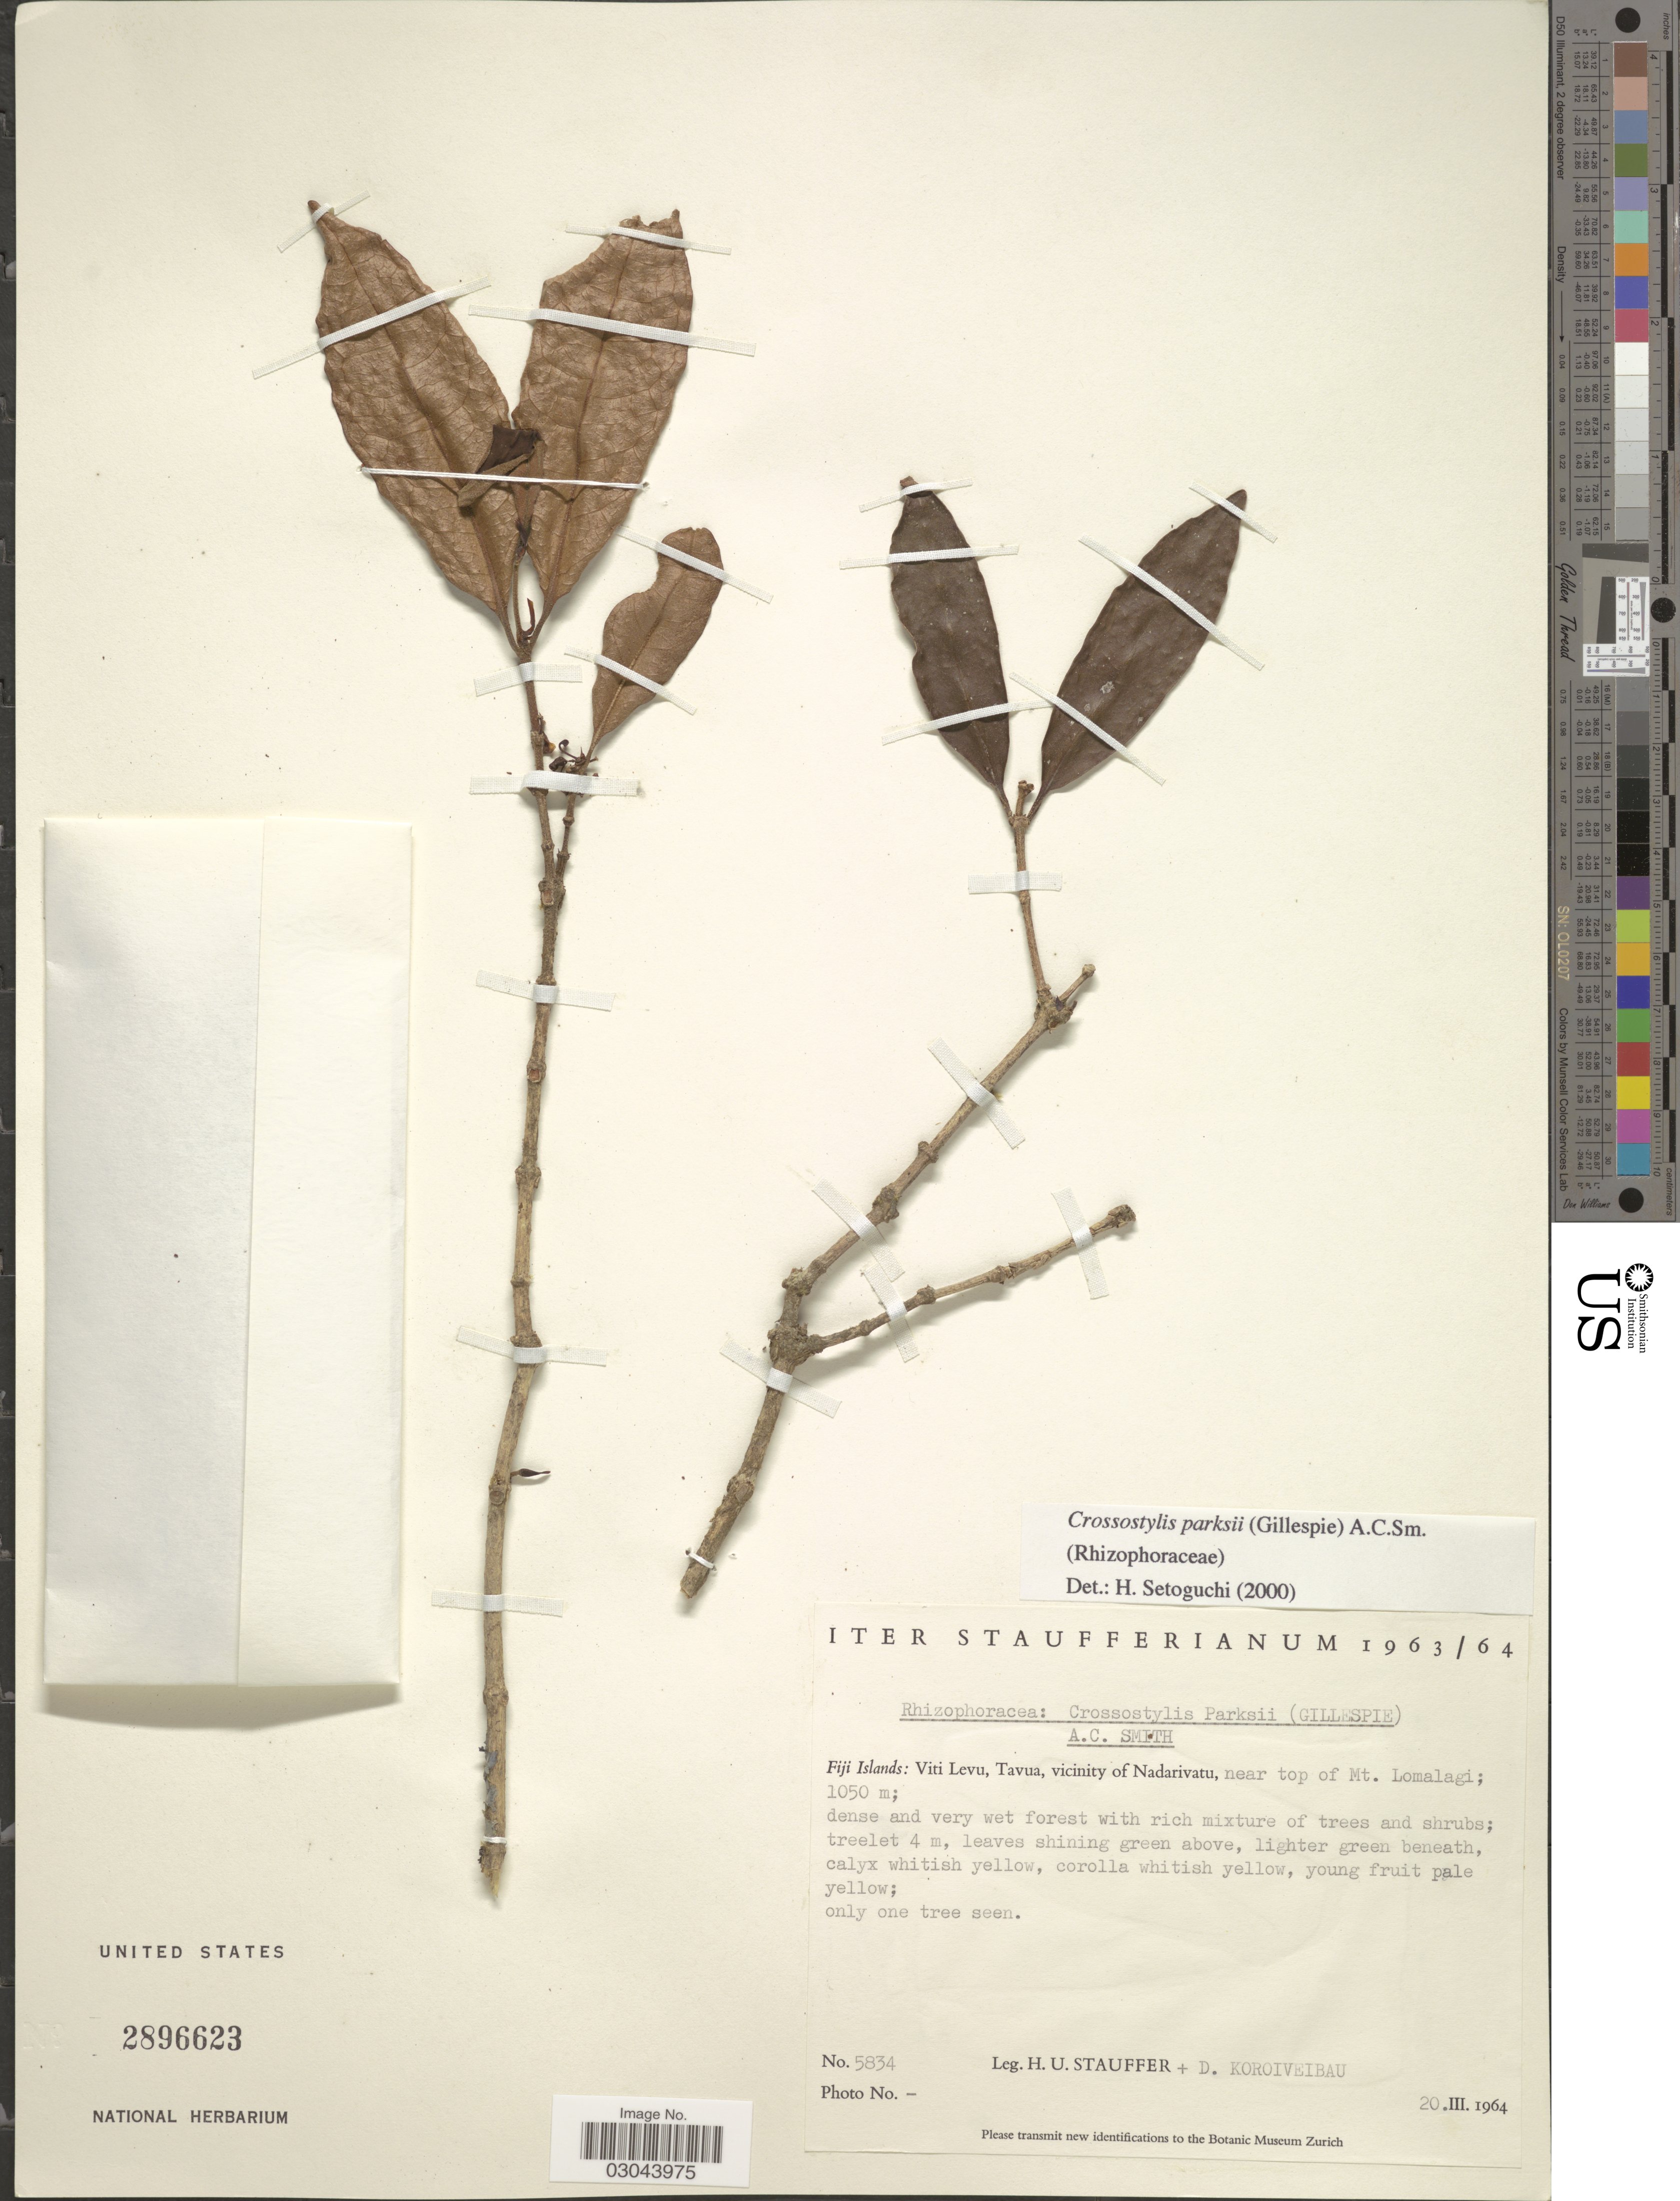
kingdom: Plantae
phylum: Tracheophyta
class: Magnoliopsida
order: Malpighiales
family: Rhizophoraceae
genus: Crossostylis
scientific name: Crossostylis parksii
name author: (Gillespie) A.C. Sm.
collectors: H. U. Stauffer & D. Koroiveibau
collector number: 5834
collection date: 1964-03-20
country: Fiji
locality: Viti Levu, Tavua, vicinity of Nadarivatu, near top of Mt. Lomalagi.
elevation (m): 1050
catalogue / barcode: US 2896623